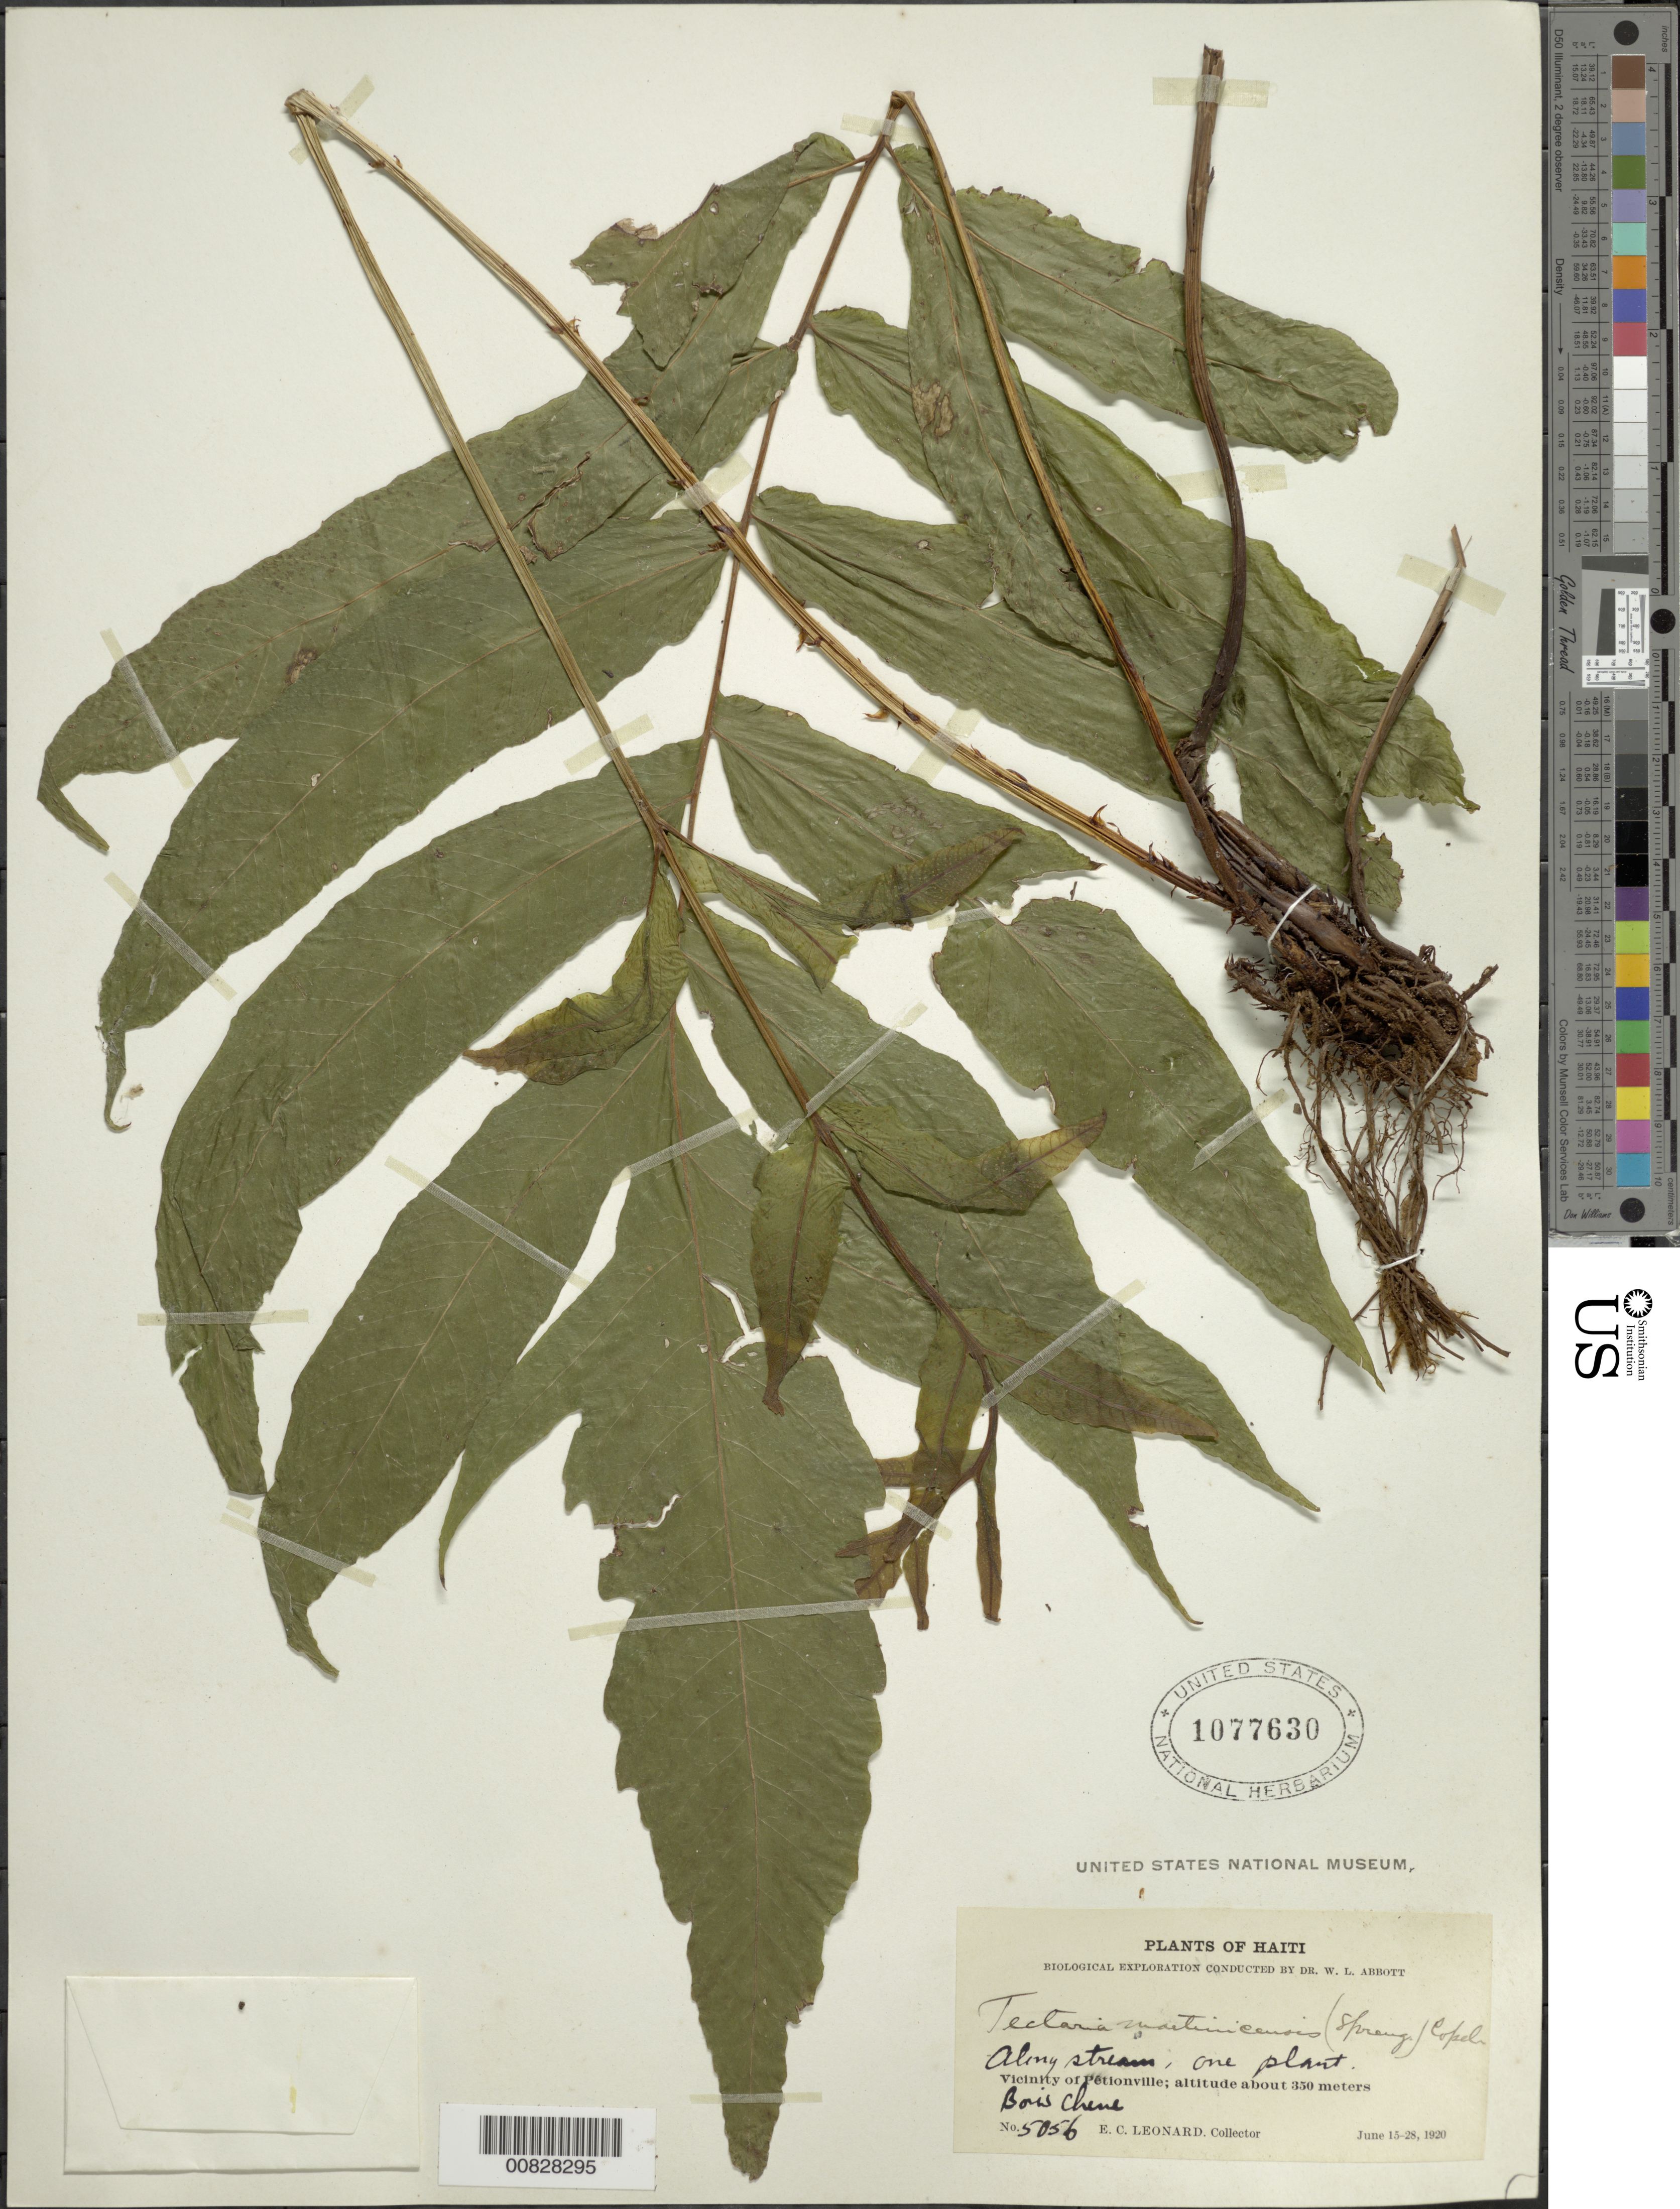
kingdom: Plantae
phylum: Tracheophyta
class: Polypodiopsida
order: Polypodiales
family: Tectariaceae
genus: Tectaria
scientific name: Tectaria incisa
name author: Cav.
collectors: E. C. Leonard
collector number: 5056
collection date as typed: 15 Jun 1920 to 28 Jun 1920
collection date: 1920-06-15/1920-06-28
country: Haiti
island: Hispaniola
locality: Pétionville vicinity, Bois Chene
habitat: Along stream, 1 plant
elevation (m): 350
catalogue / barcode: US 1077630